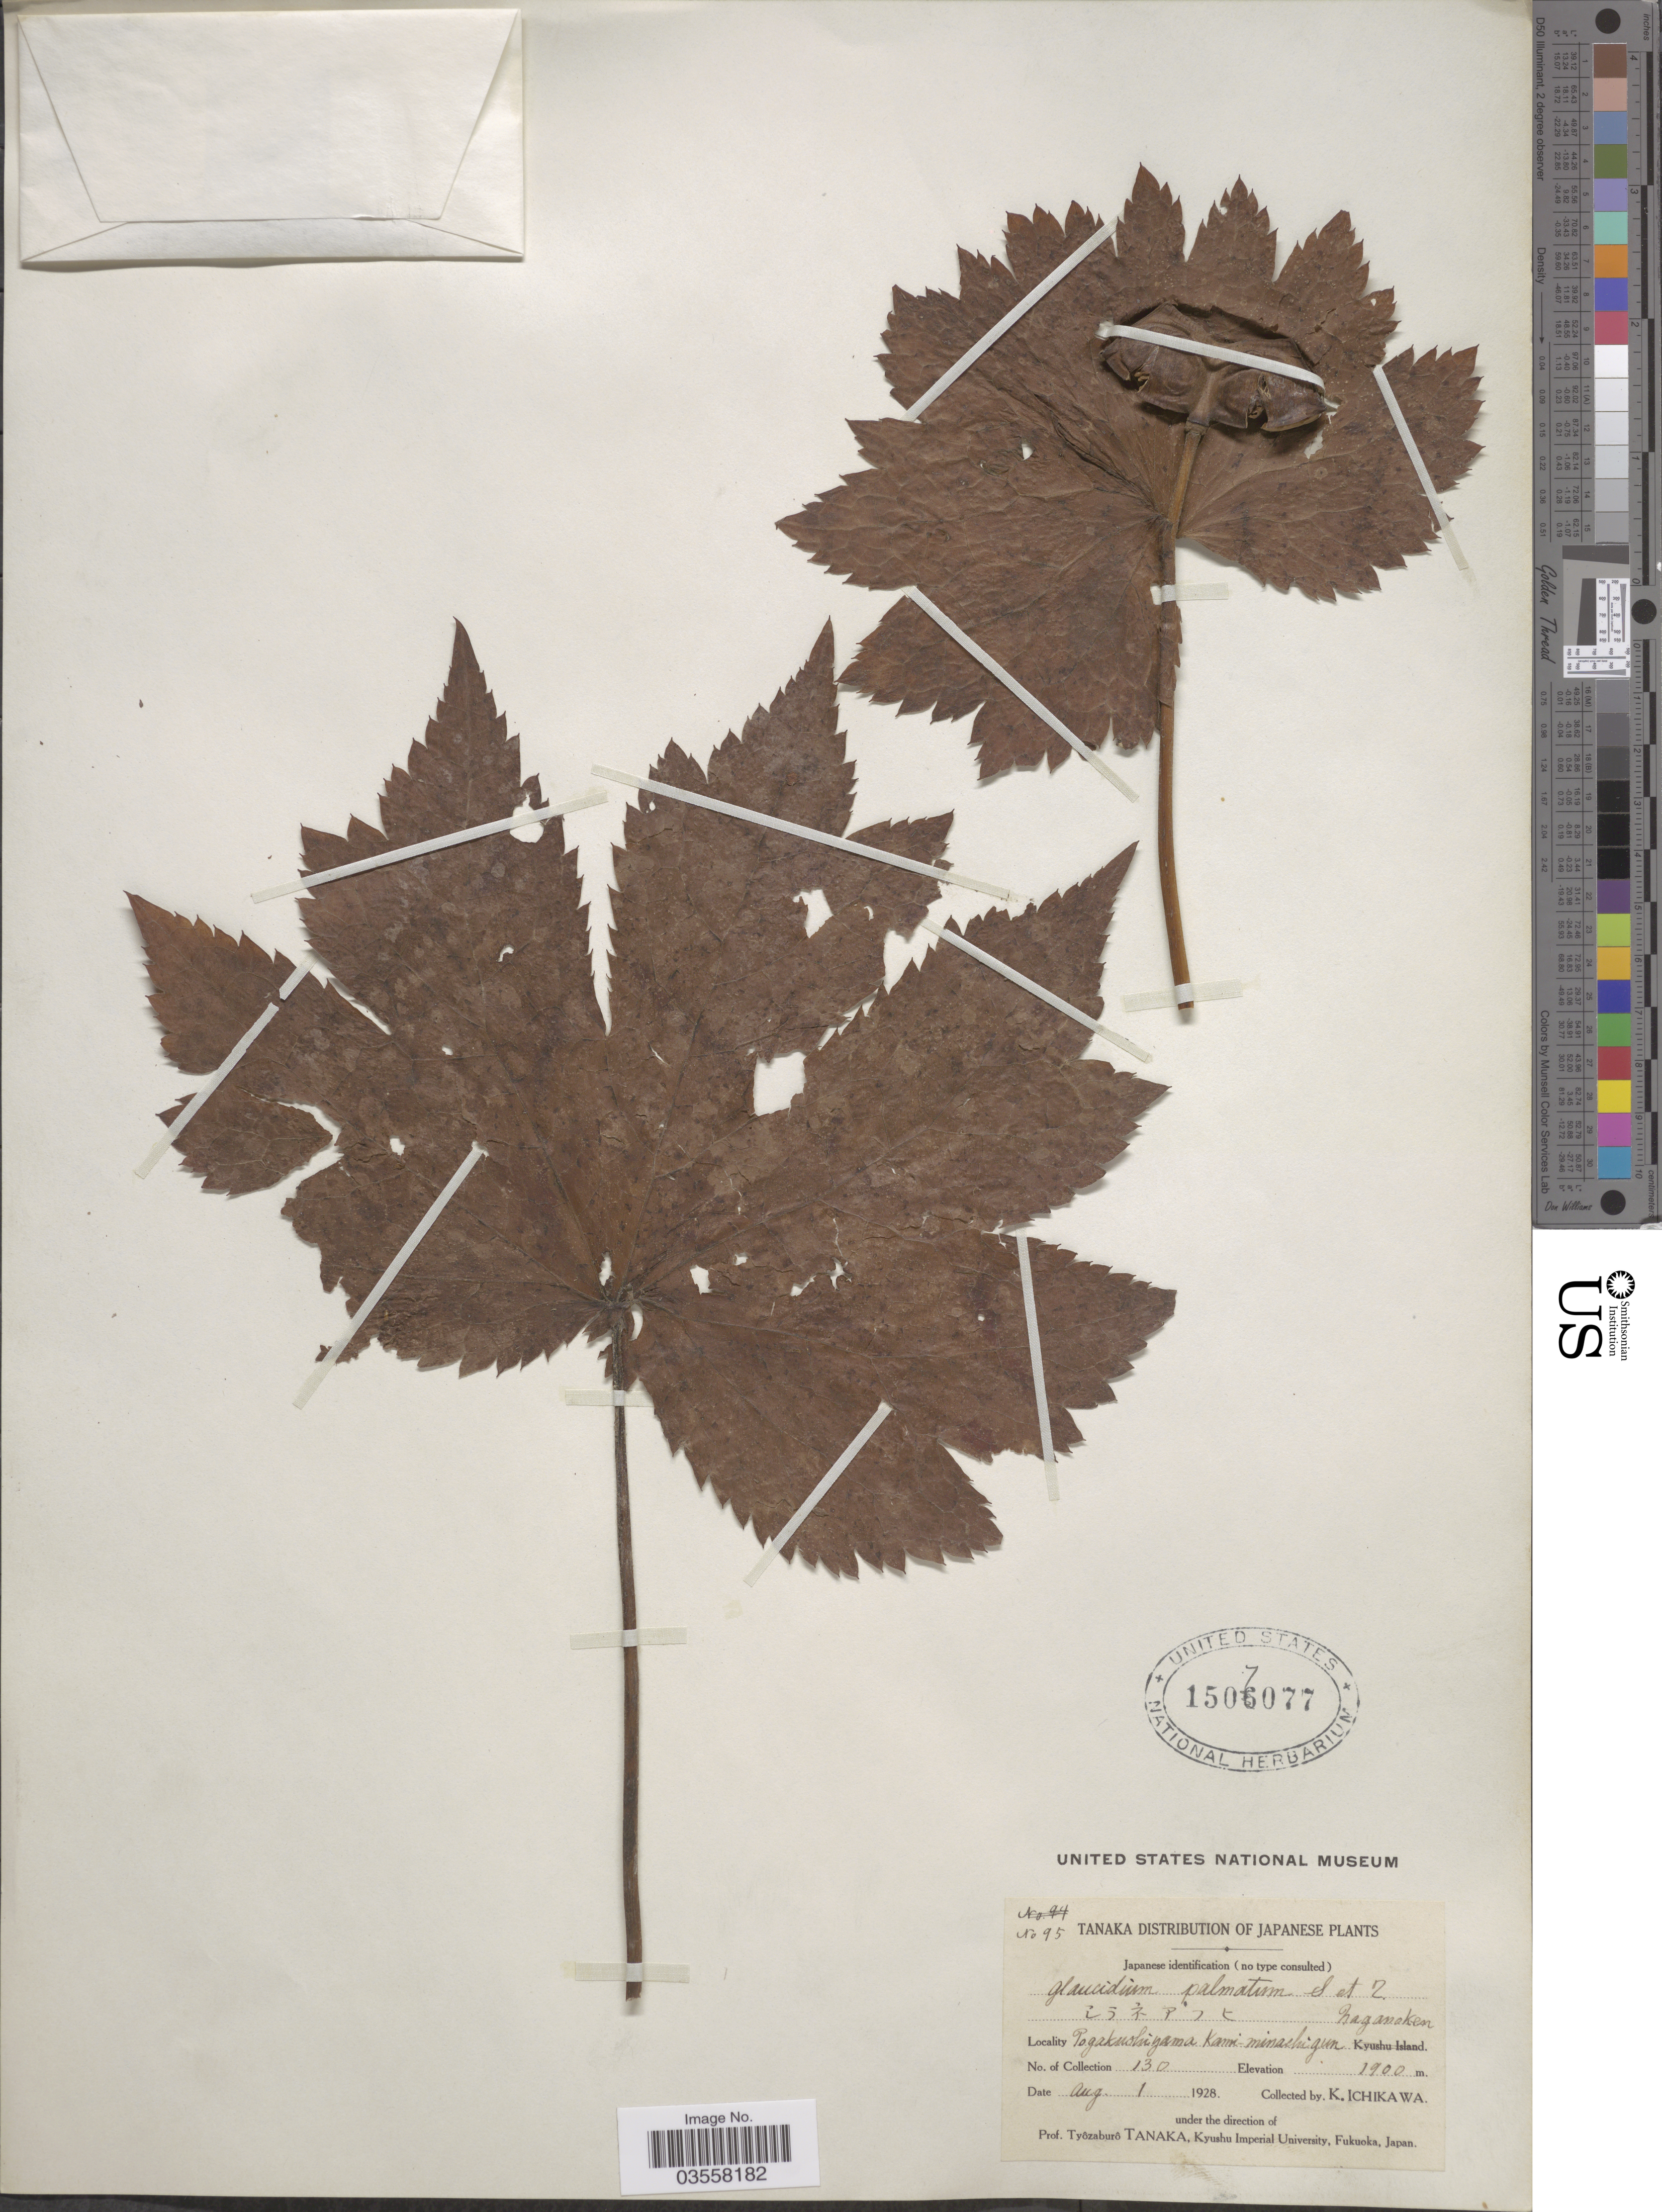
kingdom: Plantae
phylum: Tracheophyta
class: Magnoliopsida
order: Ranunculales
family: Ranunculaceae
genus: Glaucidium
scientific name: Glaucidium palmatum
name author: Siebold & Zucc.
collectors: K. Ichikawa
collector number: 95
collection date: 1928-08-01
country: Japan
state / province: Nagano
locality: Pogakushiyama Kami-Minachigun, Naganoken.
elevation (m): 1900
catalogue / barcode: US 1507077